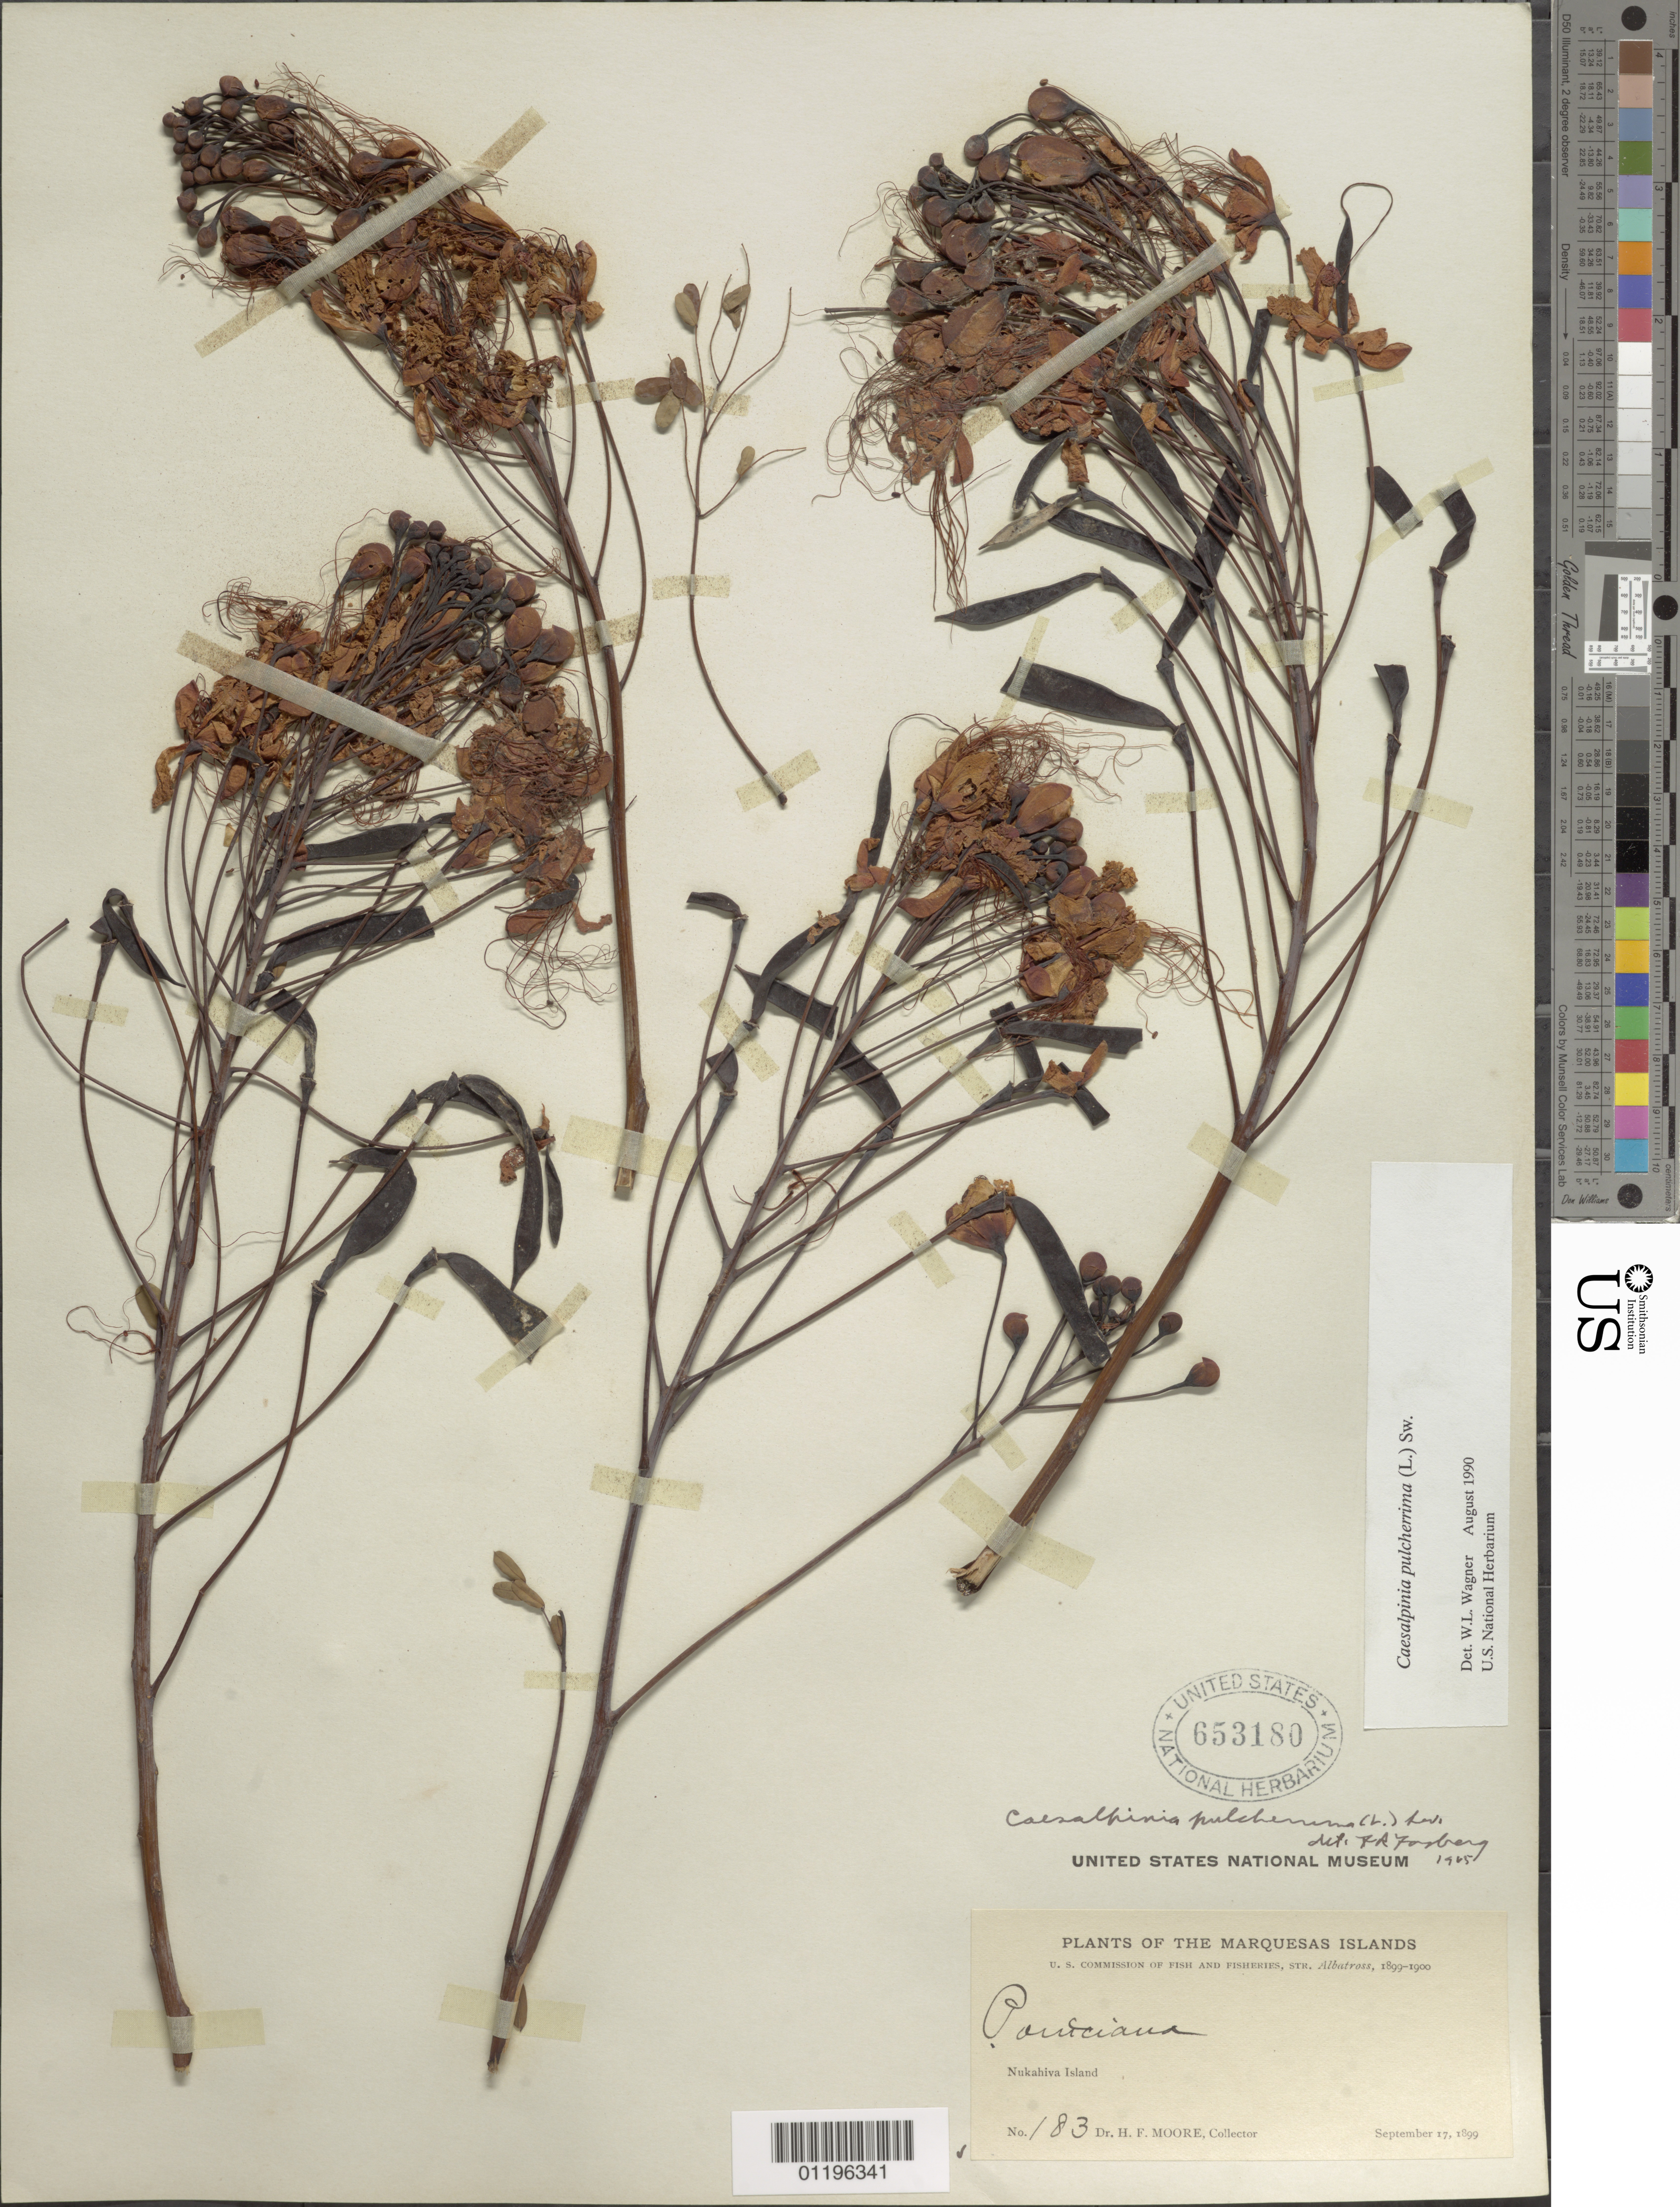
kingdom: Plantae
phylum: Tracheophyta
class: Magnoliopsida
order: Fabales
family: Fabaceae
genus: Caesalpinia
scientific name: Caesalpinia pulcherrima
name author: (L.) Sw.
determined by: Wagner, W. L., (BOT), Smithsonian Institution - National Museum of Natural History (UNITED STATES)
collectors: H. F. Moore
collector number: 183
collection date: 1899-09-17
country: French Polynesia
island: Nuku Hiva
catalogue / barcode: US 653180